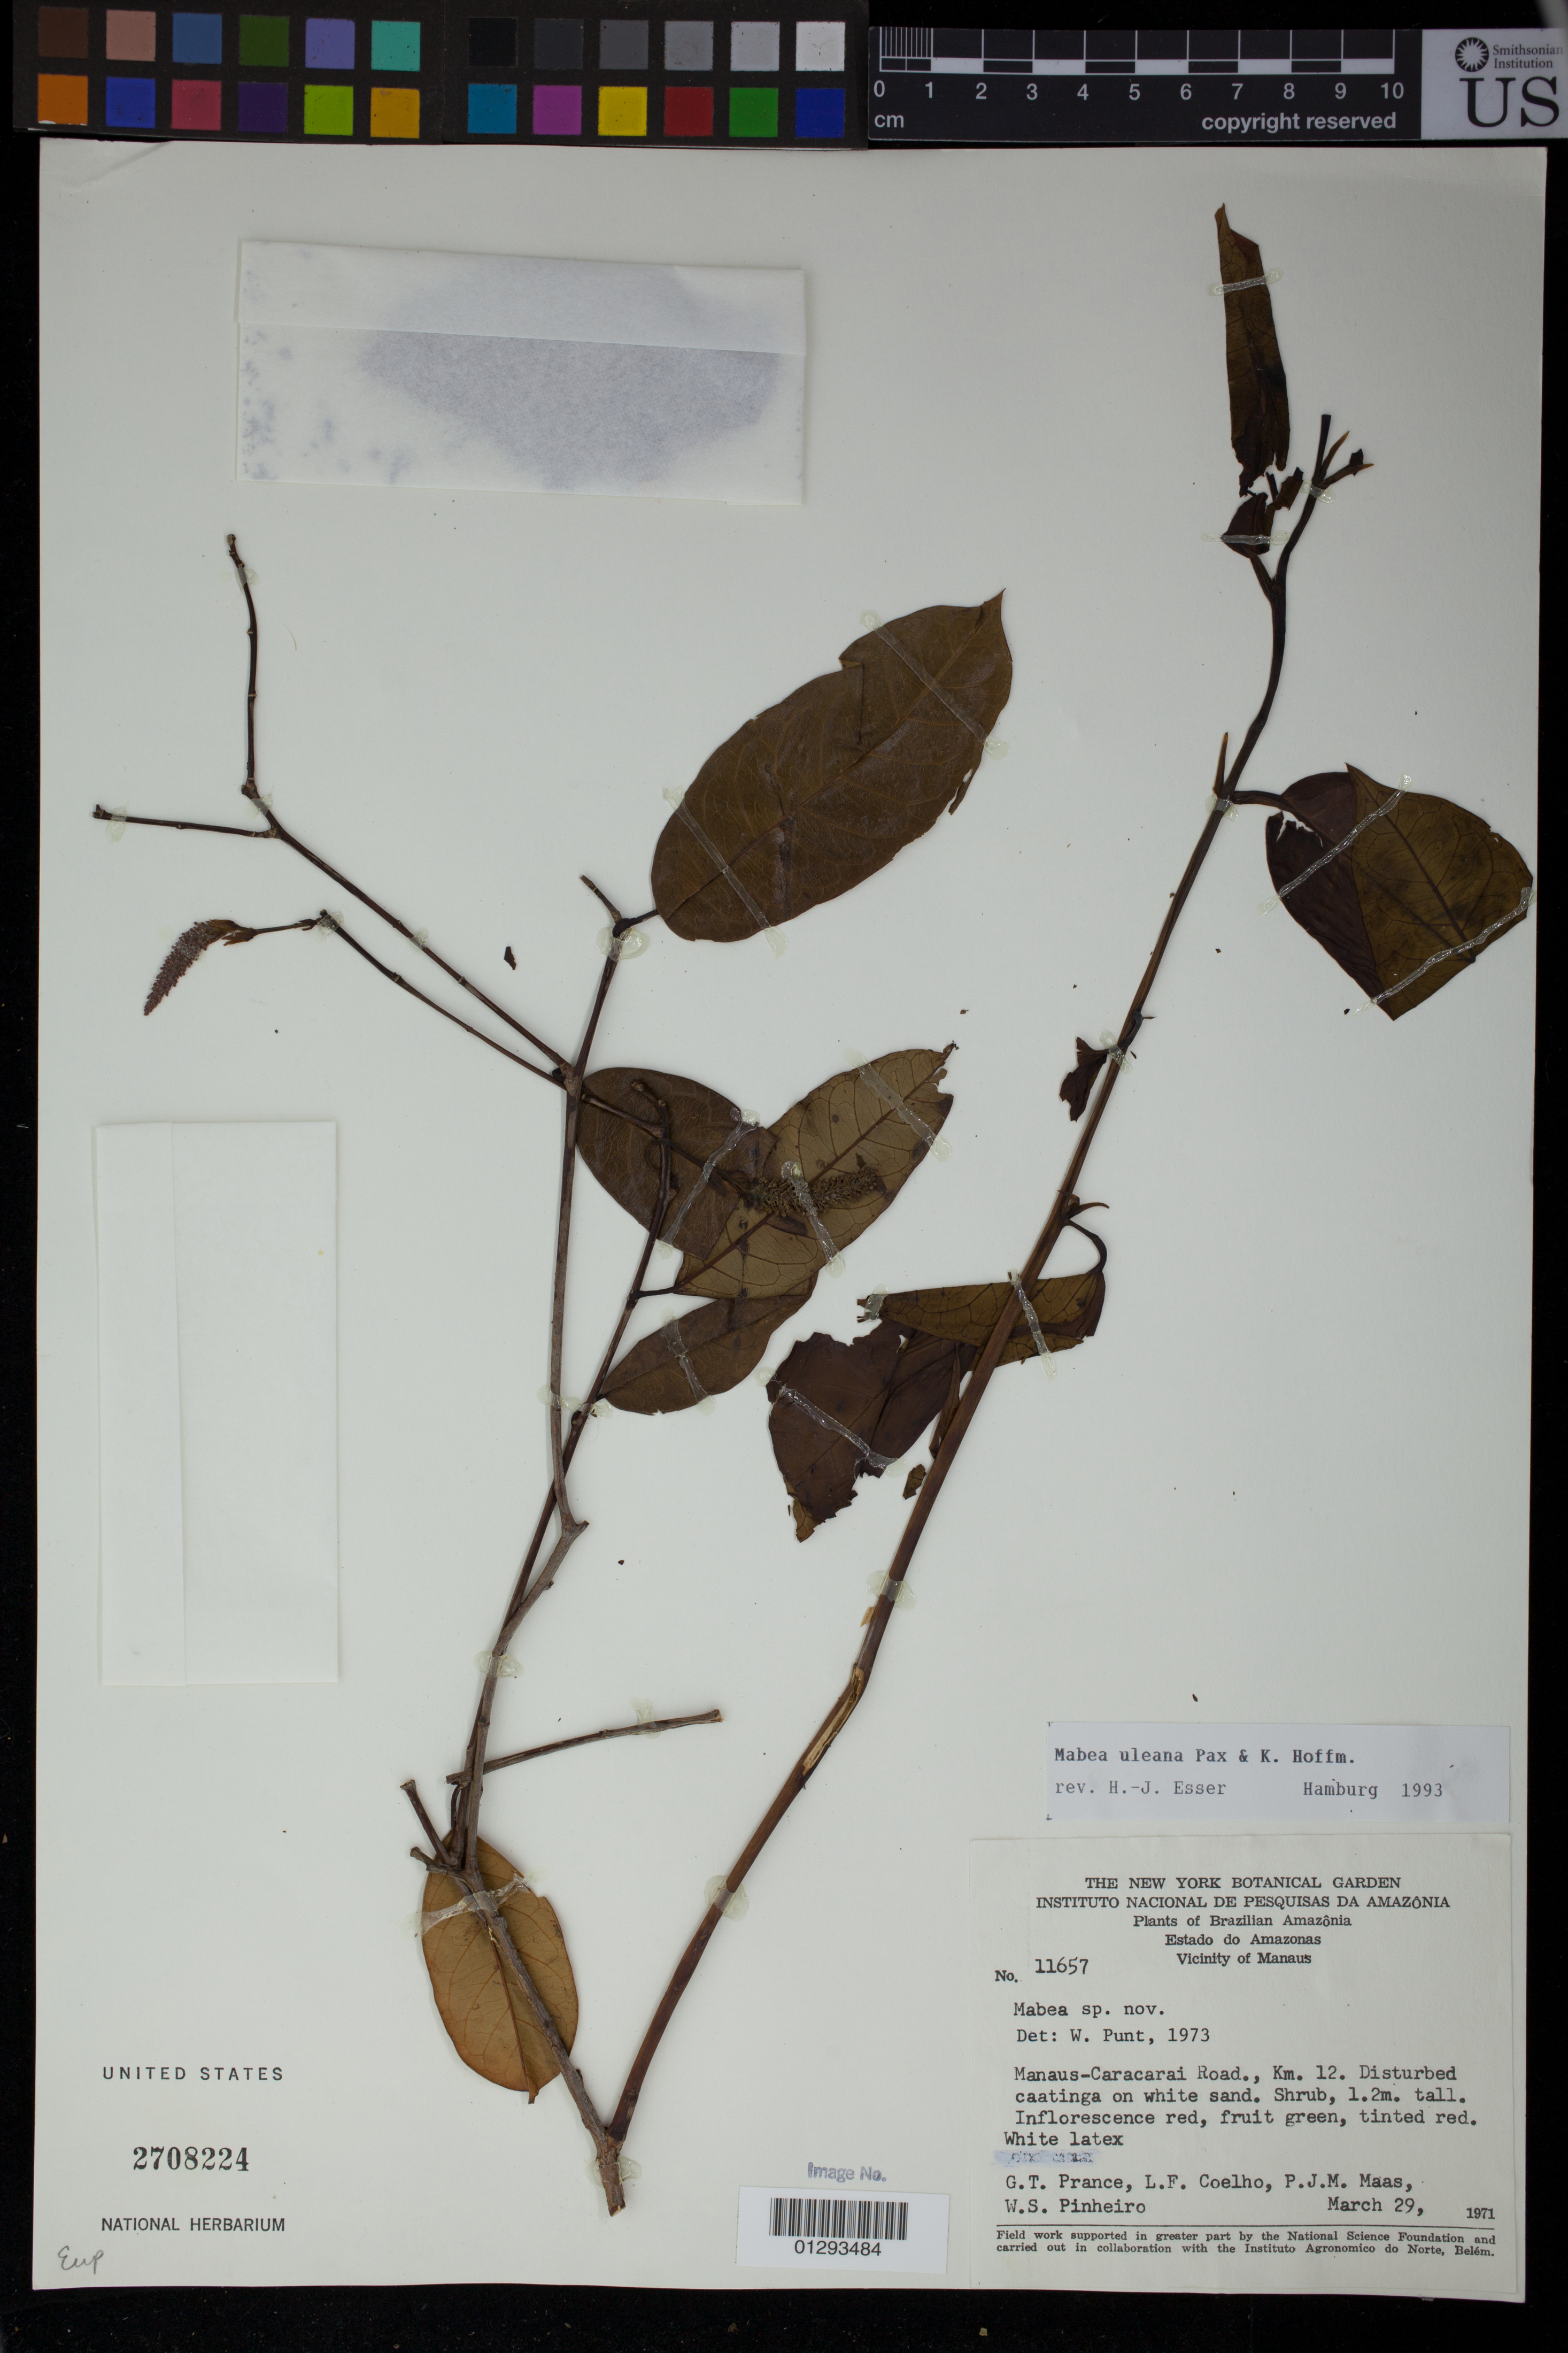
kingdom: Plantae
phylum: Tracheophyta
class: Magnoliopsida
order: Malpighiales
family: Euphorbiaceae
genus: Mabea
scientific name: Mabea uleana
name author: Pax & K. Hoffm.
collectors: G. T. Prance, L. F. Coelho, P. Maas & W. S. Pinheiro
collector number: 11657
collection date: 1971-03-29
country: Brazil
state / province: Amazonas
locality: Vicinity of Manaus; Manaus-Caracarai Road., Km. 12.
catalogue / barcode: US 2708224